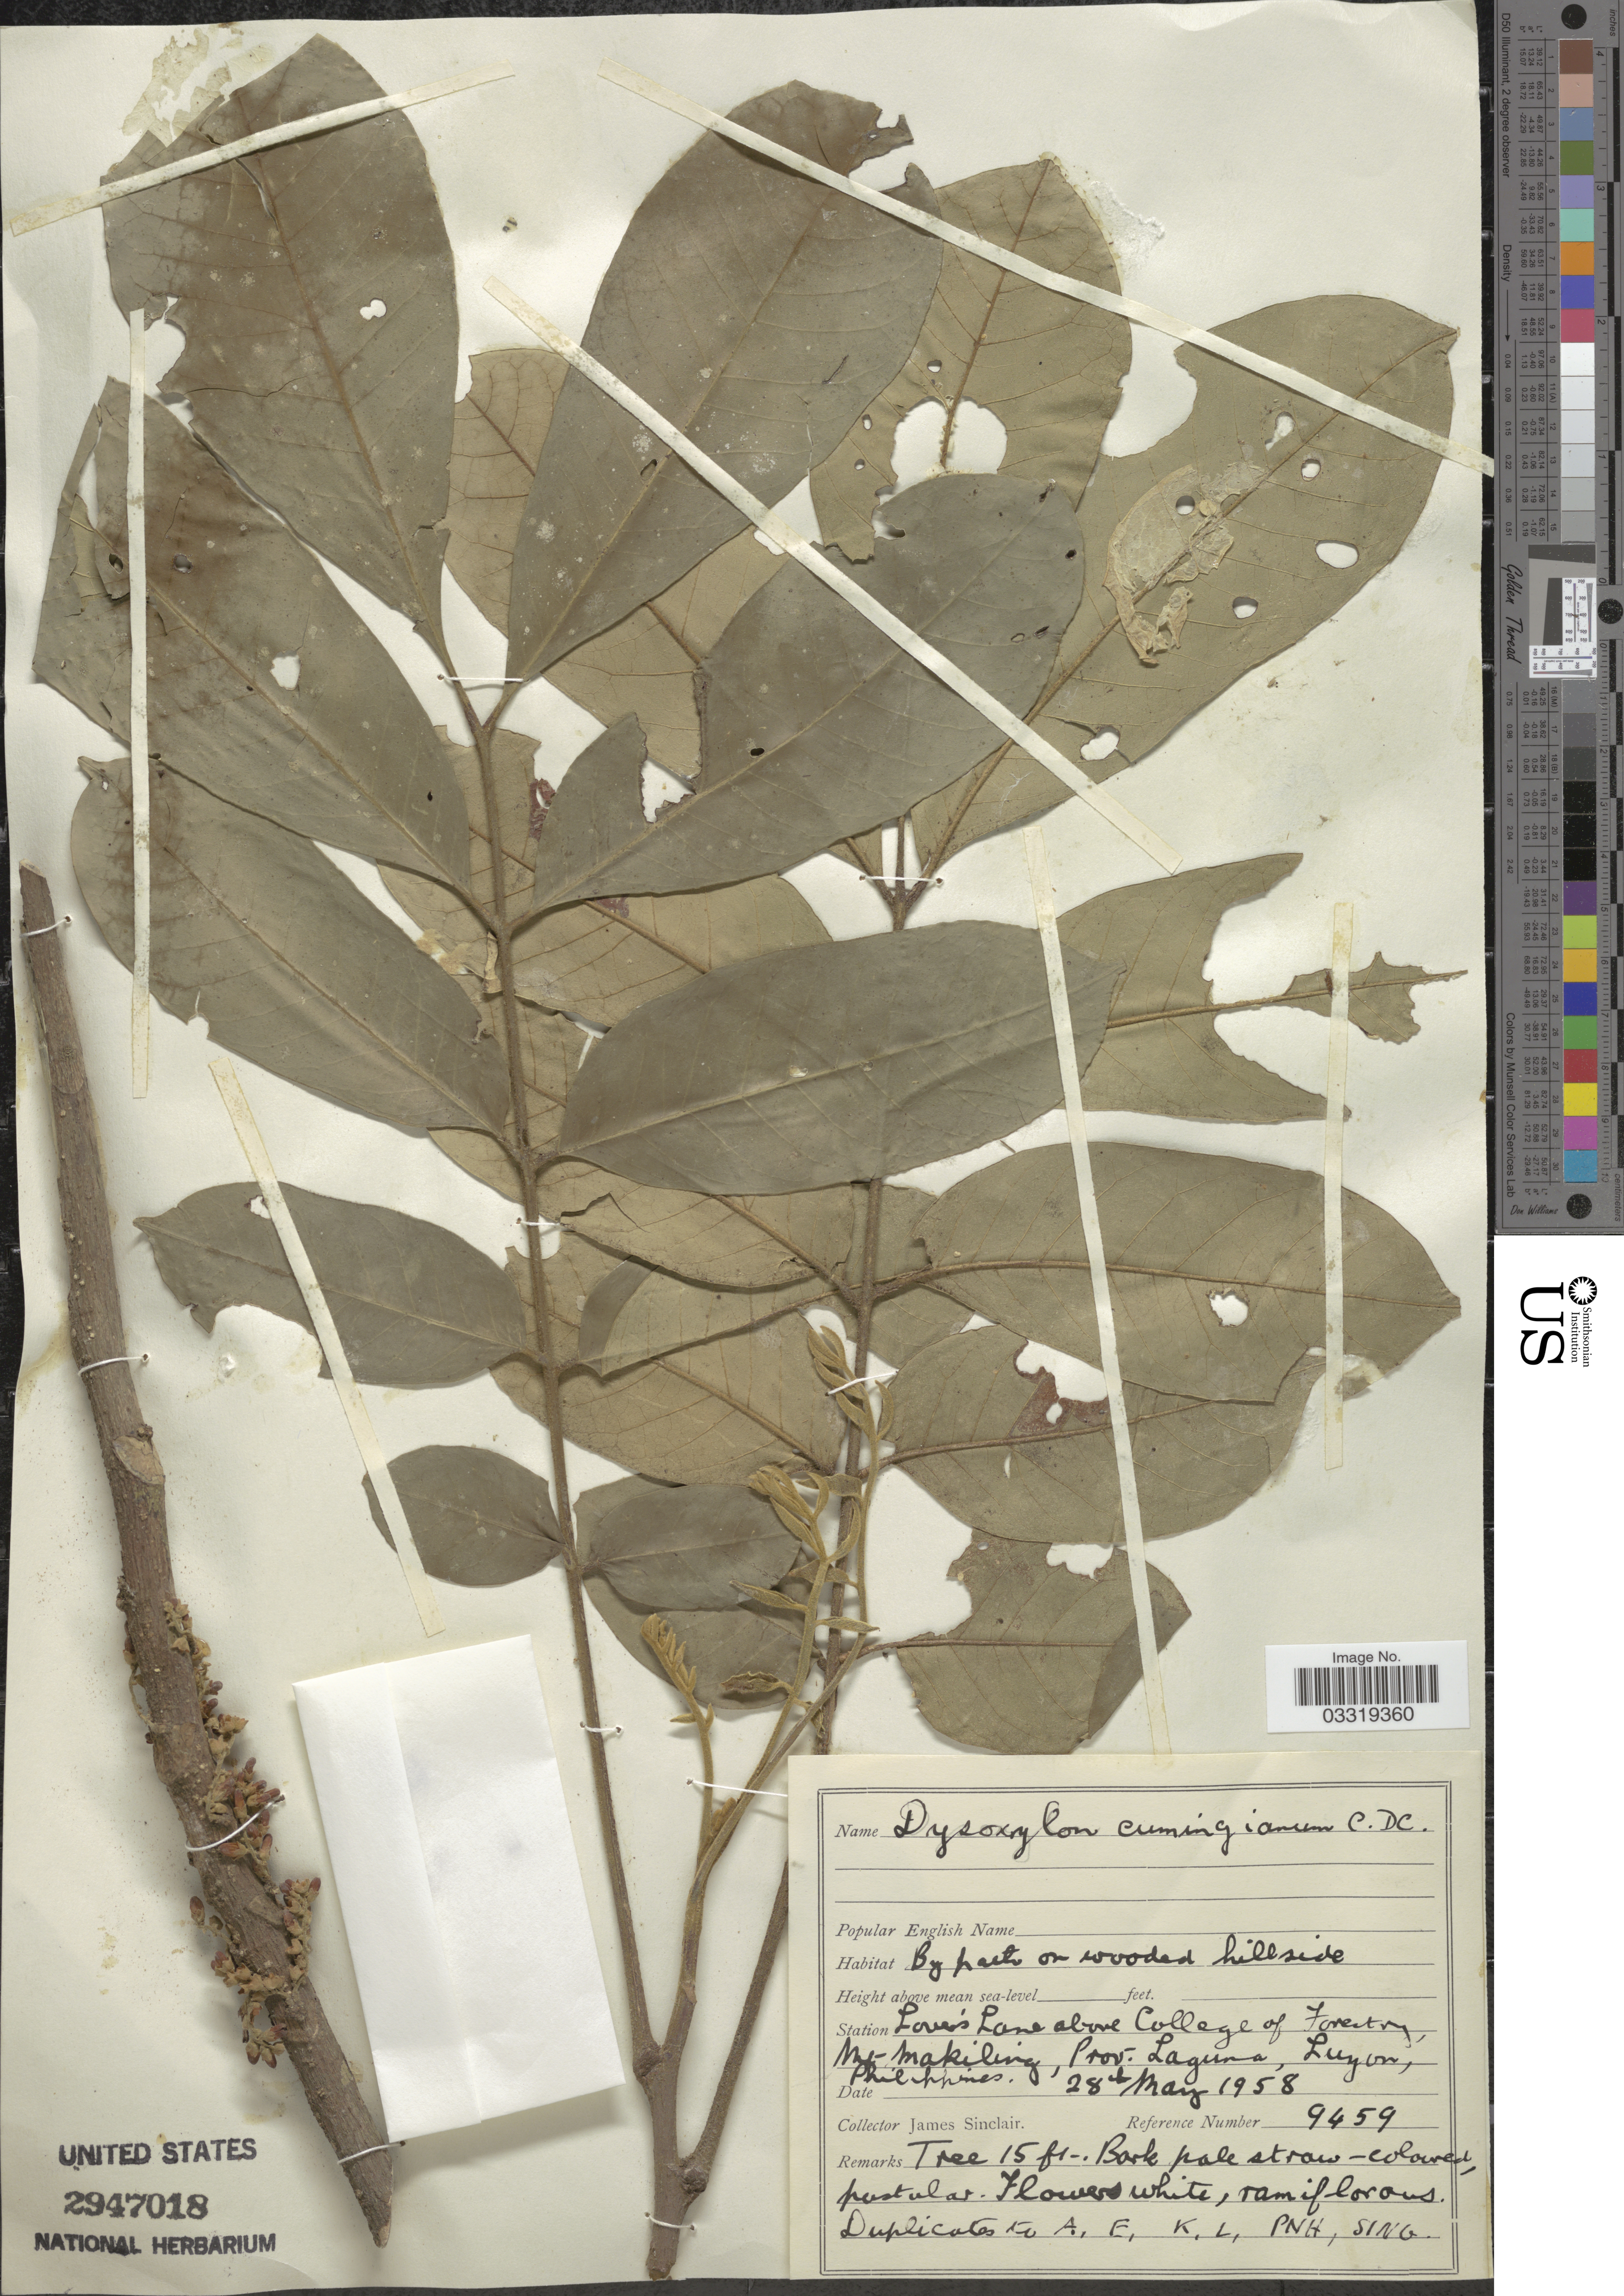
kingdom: Plantae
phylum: Tracheophyta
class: Magnoliopsida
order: Sapindales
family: Meliaceae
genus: Epicharis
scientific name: Epicharis cumingiana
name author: (C. DC.) Harms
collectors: J. Sinclair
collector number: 9459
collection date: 1958-05-28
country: Philippines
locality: Station Lovers Lane above College of Forestry, Mt. Makiling, Prov. Laguna, Luzon.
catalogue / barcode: US 2947018